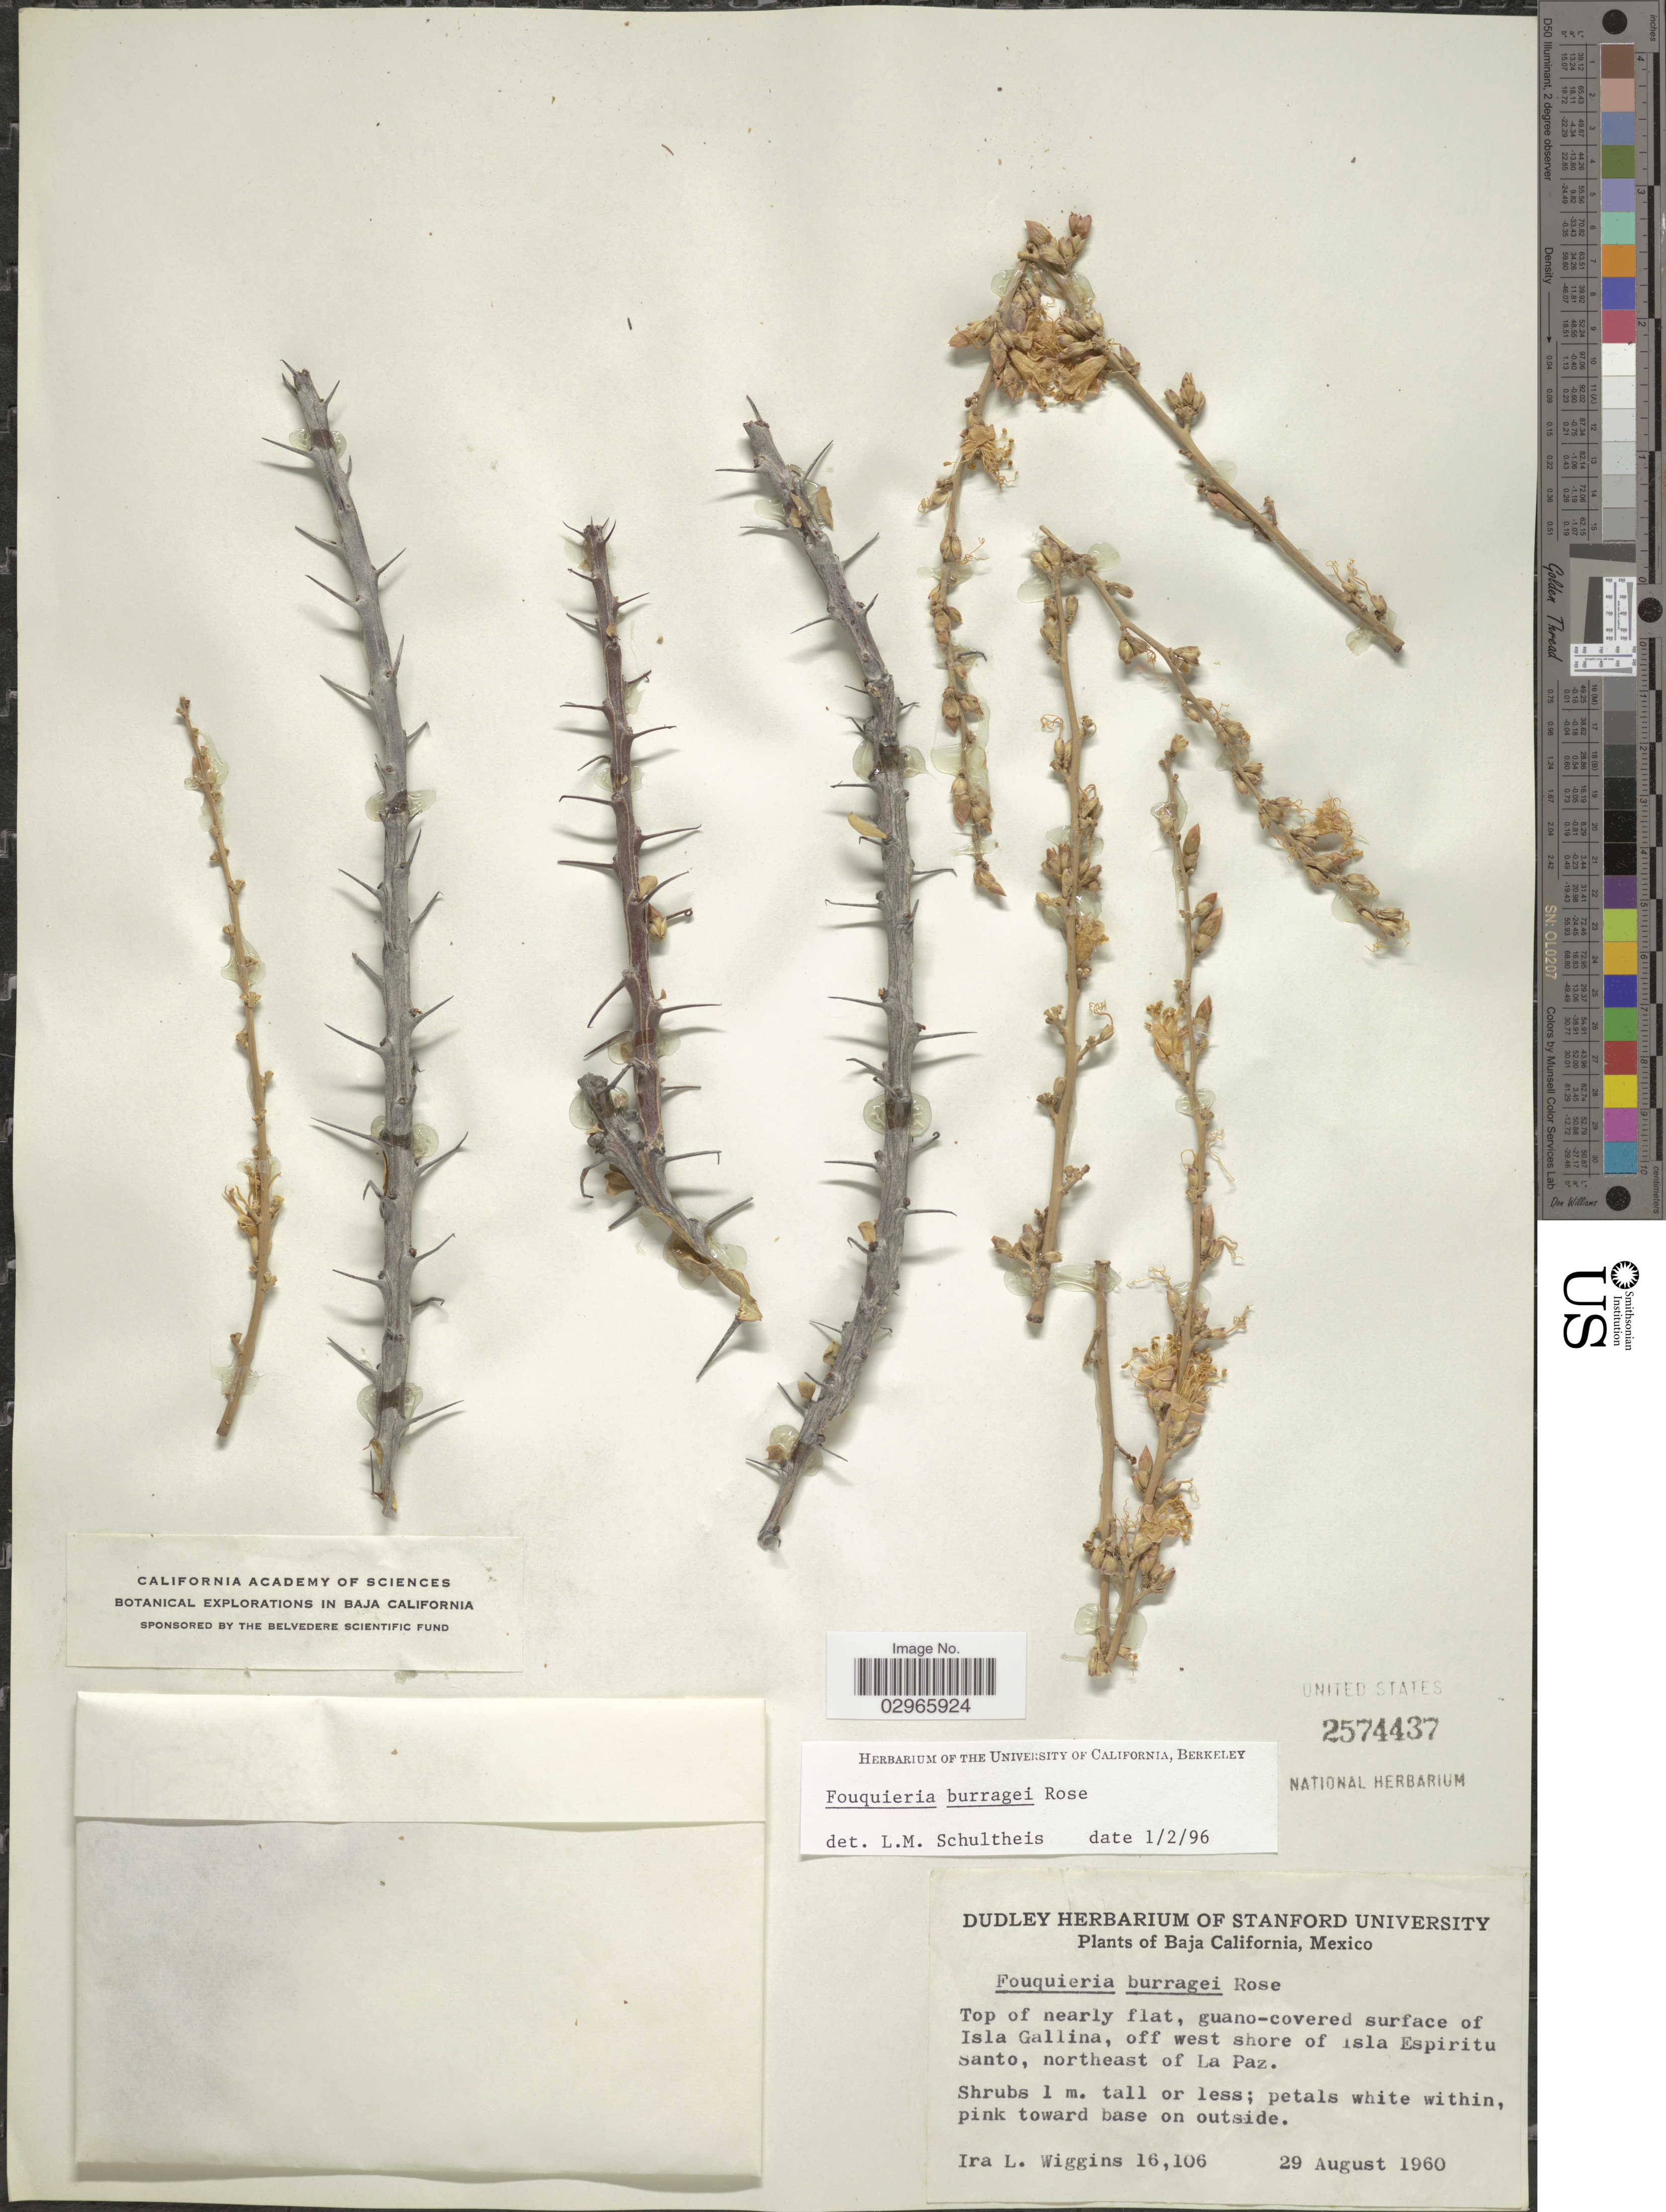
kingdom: Plantae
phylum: Tracheophyta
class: Magnoliopsida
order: Ericales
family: Fouquieriaceae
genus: Fouquieria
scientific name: Fouquieria burragei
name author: Rose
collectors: I. L. Wiggins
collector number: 16106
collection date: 1960-08-29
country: Mexico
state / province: Baja California Sur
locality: Surface of Isla Gallina, off west shore of Isla Espiritu Santo, northeast of La Paz.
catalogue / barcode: US 2574437